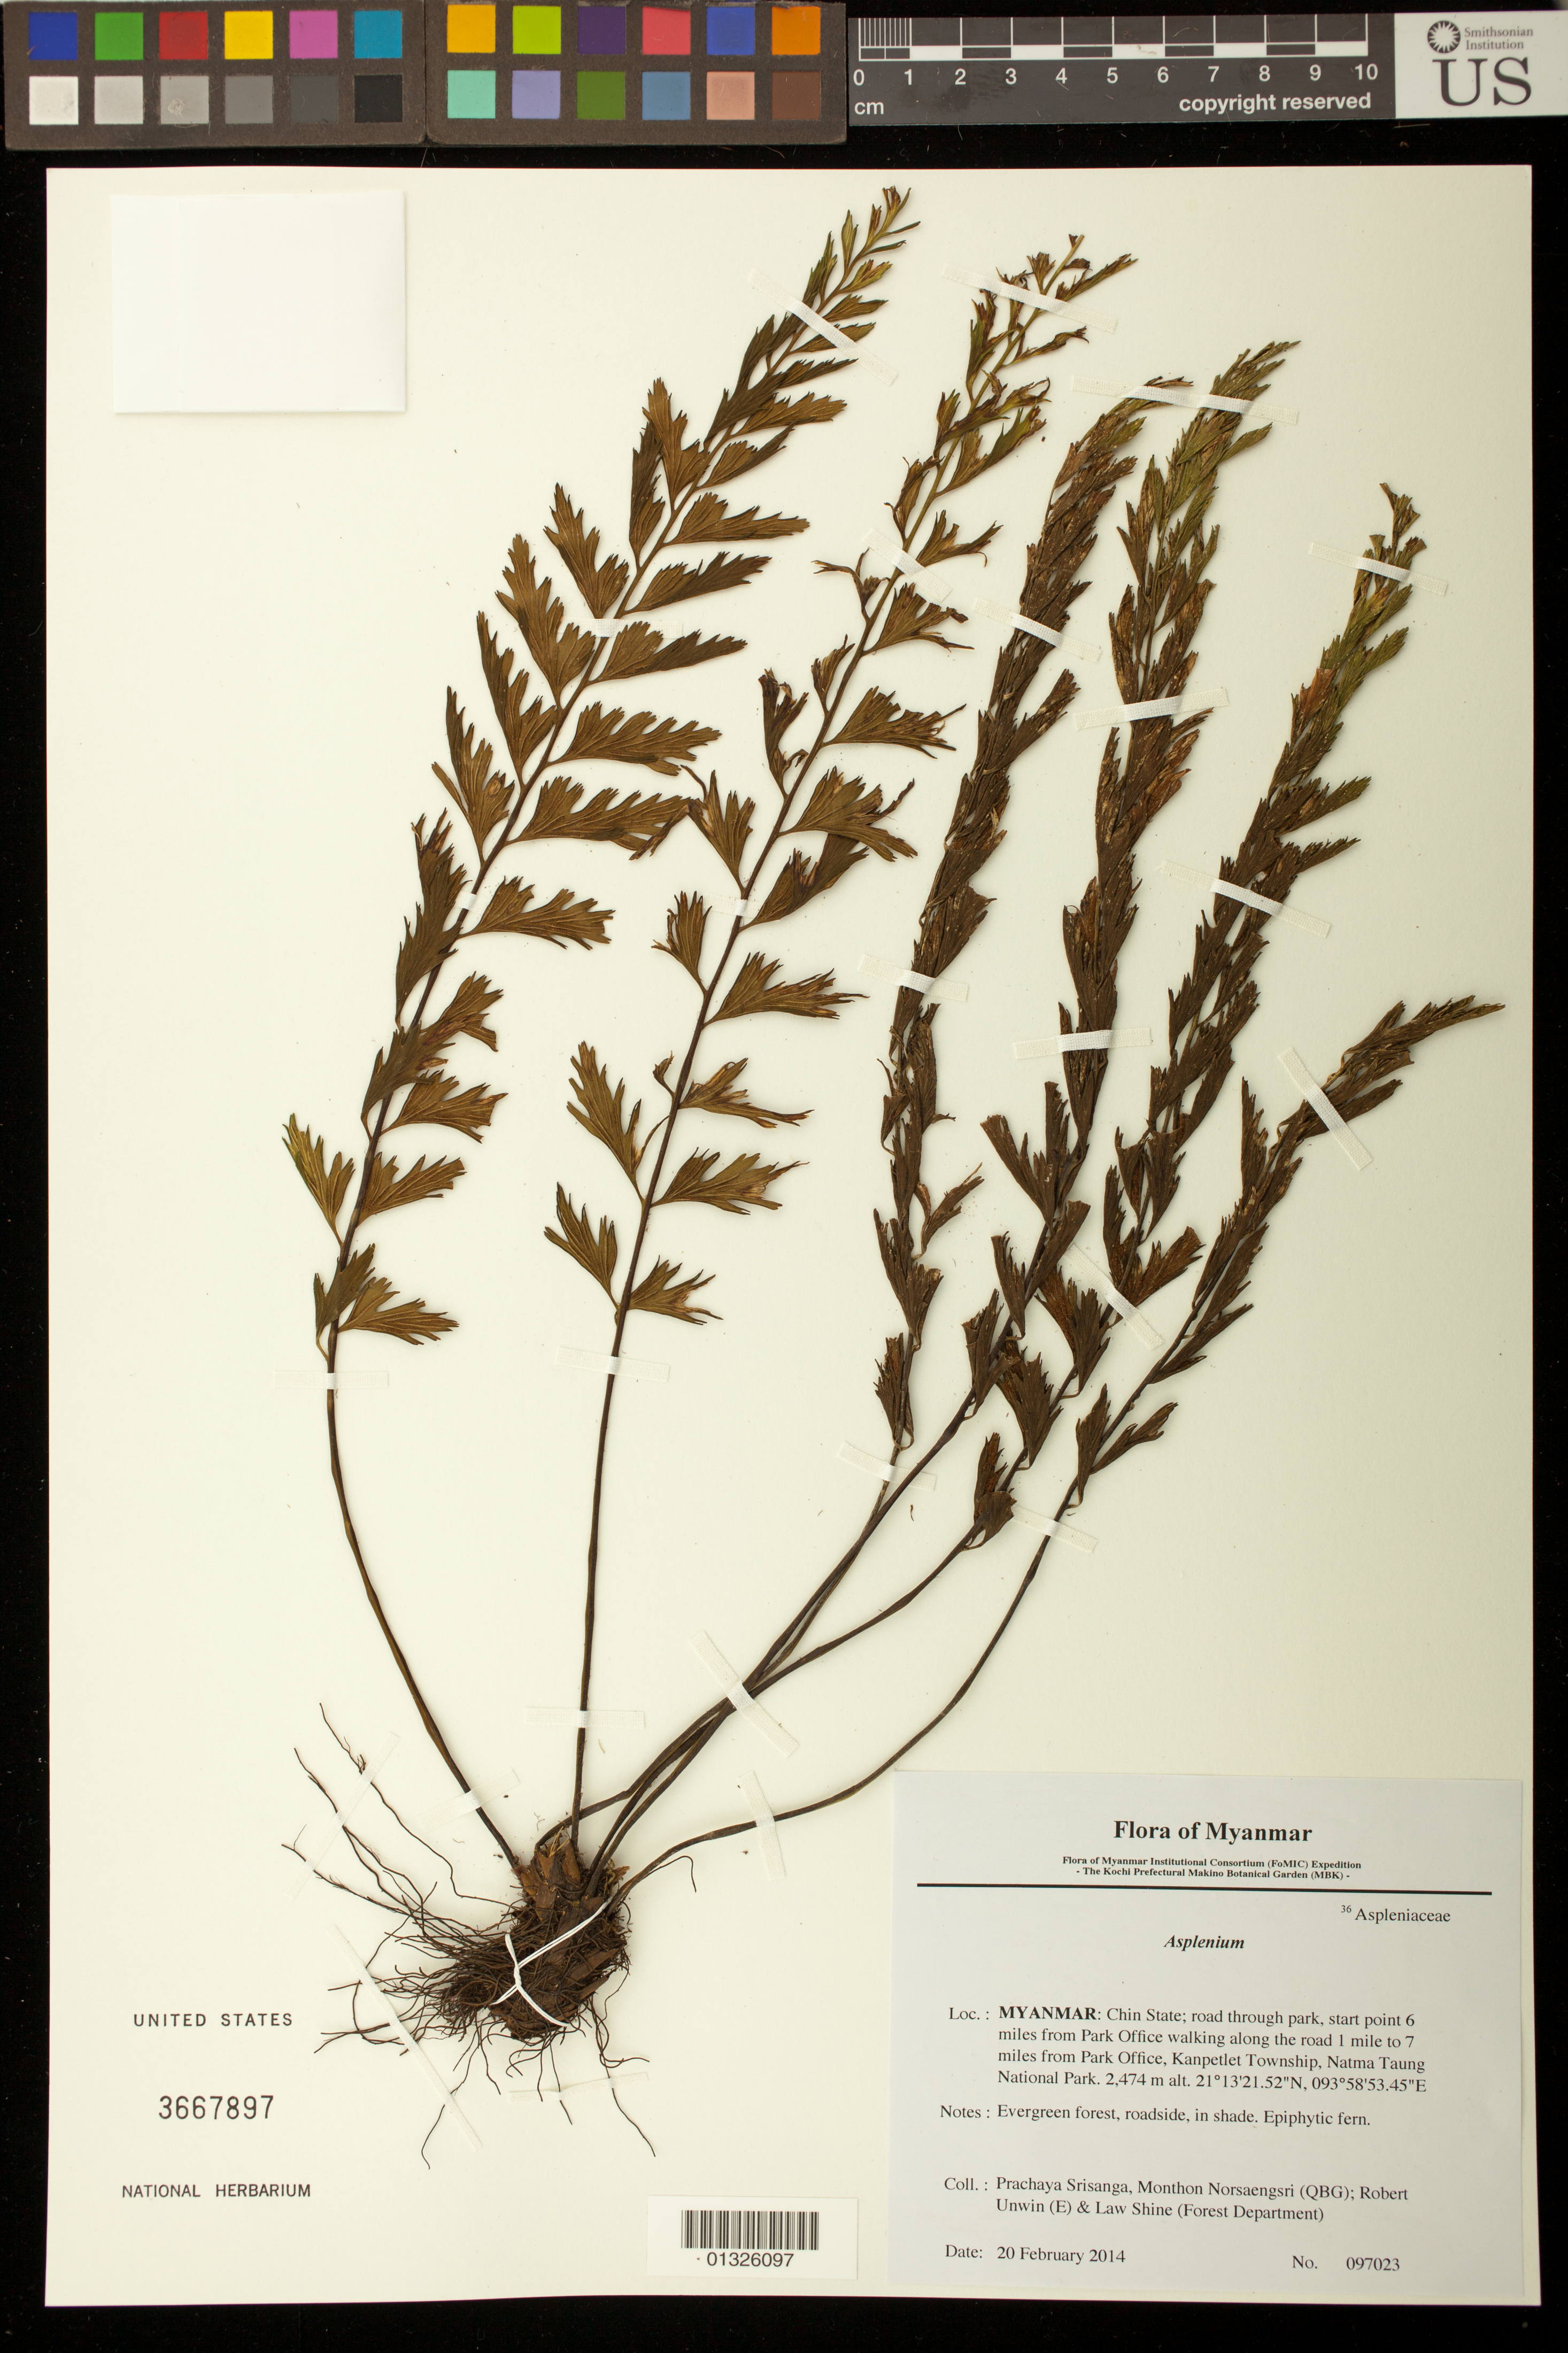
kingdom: Plantae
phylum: Tracheophyta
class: Polypodiopsida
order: Polypodiales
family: Aspleniaceae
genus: Asplenium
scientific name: Asplenium sp.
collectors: P. Srisanga, M. Norsaengsri, R. Unwin & L. Shine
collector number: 97023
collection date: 2014-02-20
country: Myanmar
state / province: Chin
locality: Road through park, start point 6 miles from Park Office walking along the road 1 mile to 7 miles from Park Office, Kanpetlet Township, Natma Taung National Park.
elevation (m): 2474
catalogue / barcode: US 3667897